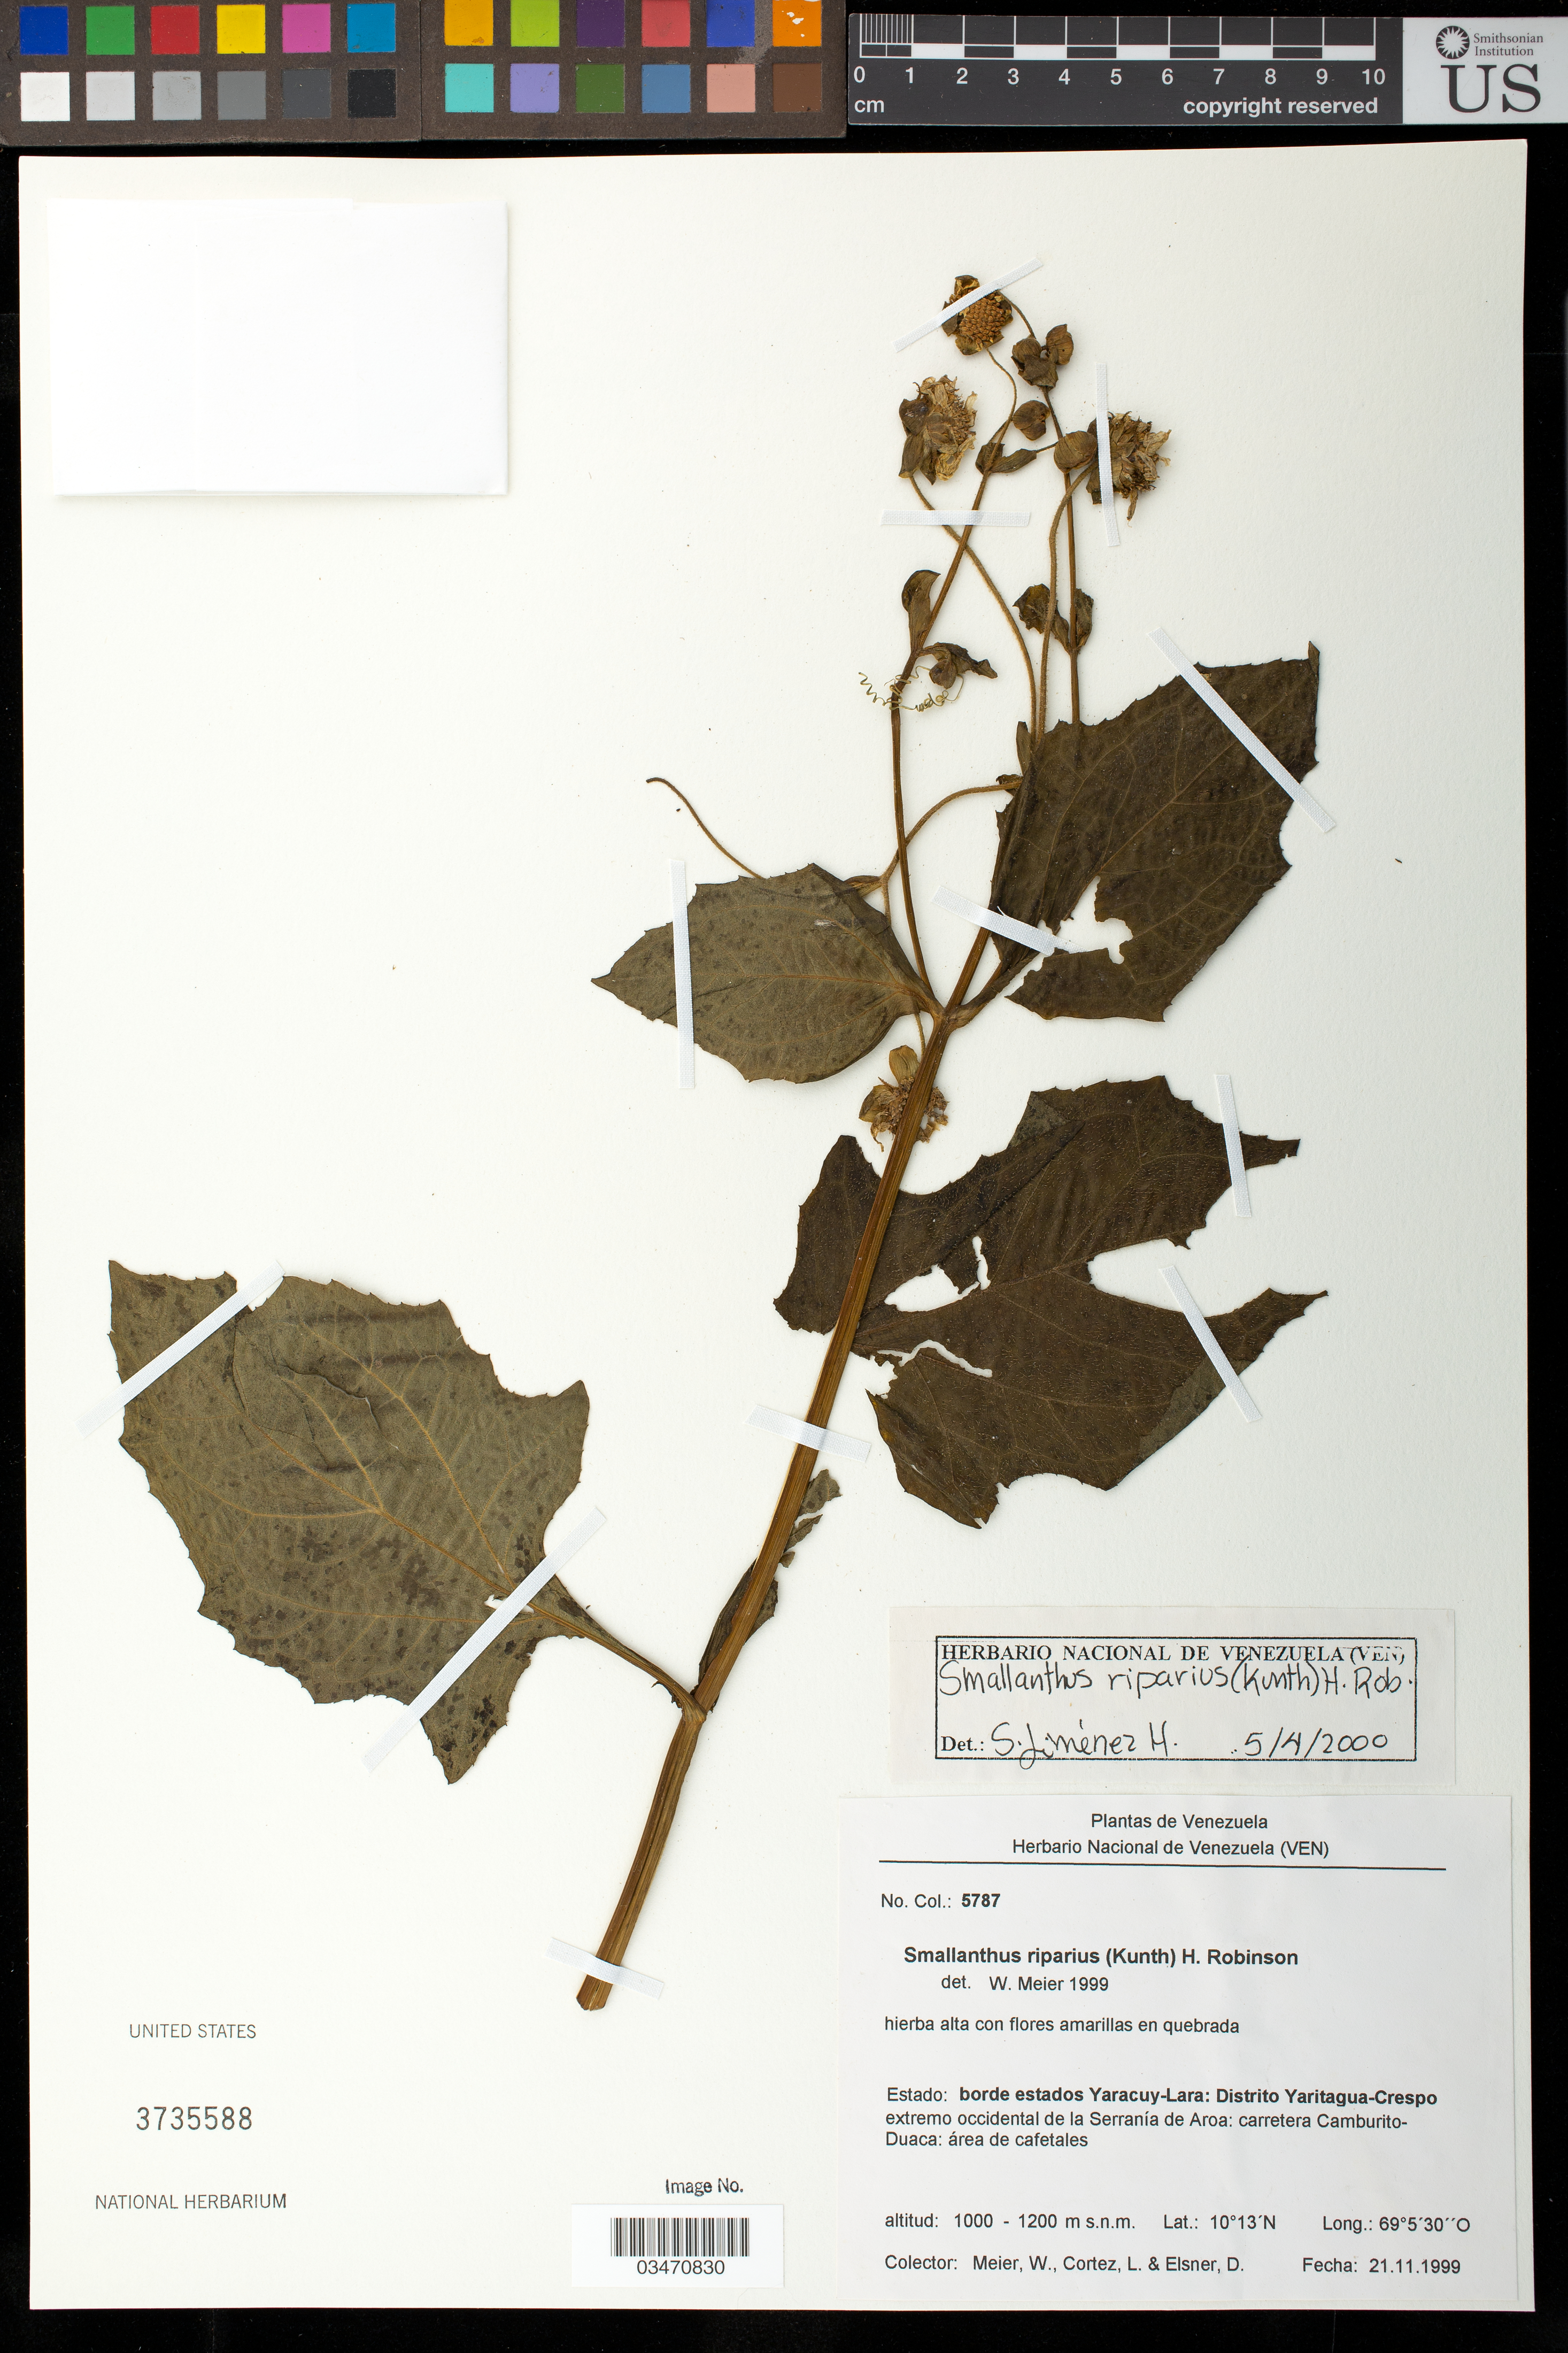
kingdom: Plantae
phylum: Tracheophyta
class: Magnoliopsida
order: Asterales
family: Asteraceae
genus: Smallanthus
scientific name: Smallanthus riparius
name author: (Kunth) H. Rob.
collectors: W. Meier, L. Cortéz & D. Elsner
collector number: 5787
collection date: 1999-11-21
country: Venezuela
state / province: Lara / Yaracuy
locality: Border of Yaracuy-Lara. Distrito Yaritagua-Crespo, Serrania de Aroa: carretera Camburito- Dauca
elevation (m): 1000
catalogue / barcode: US 3735588